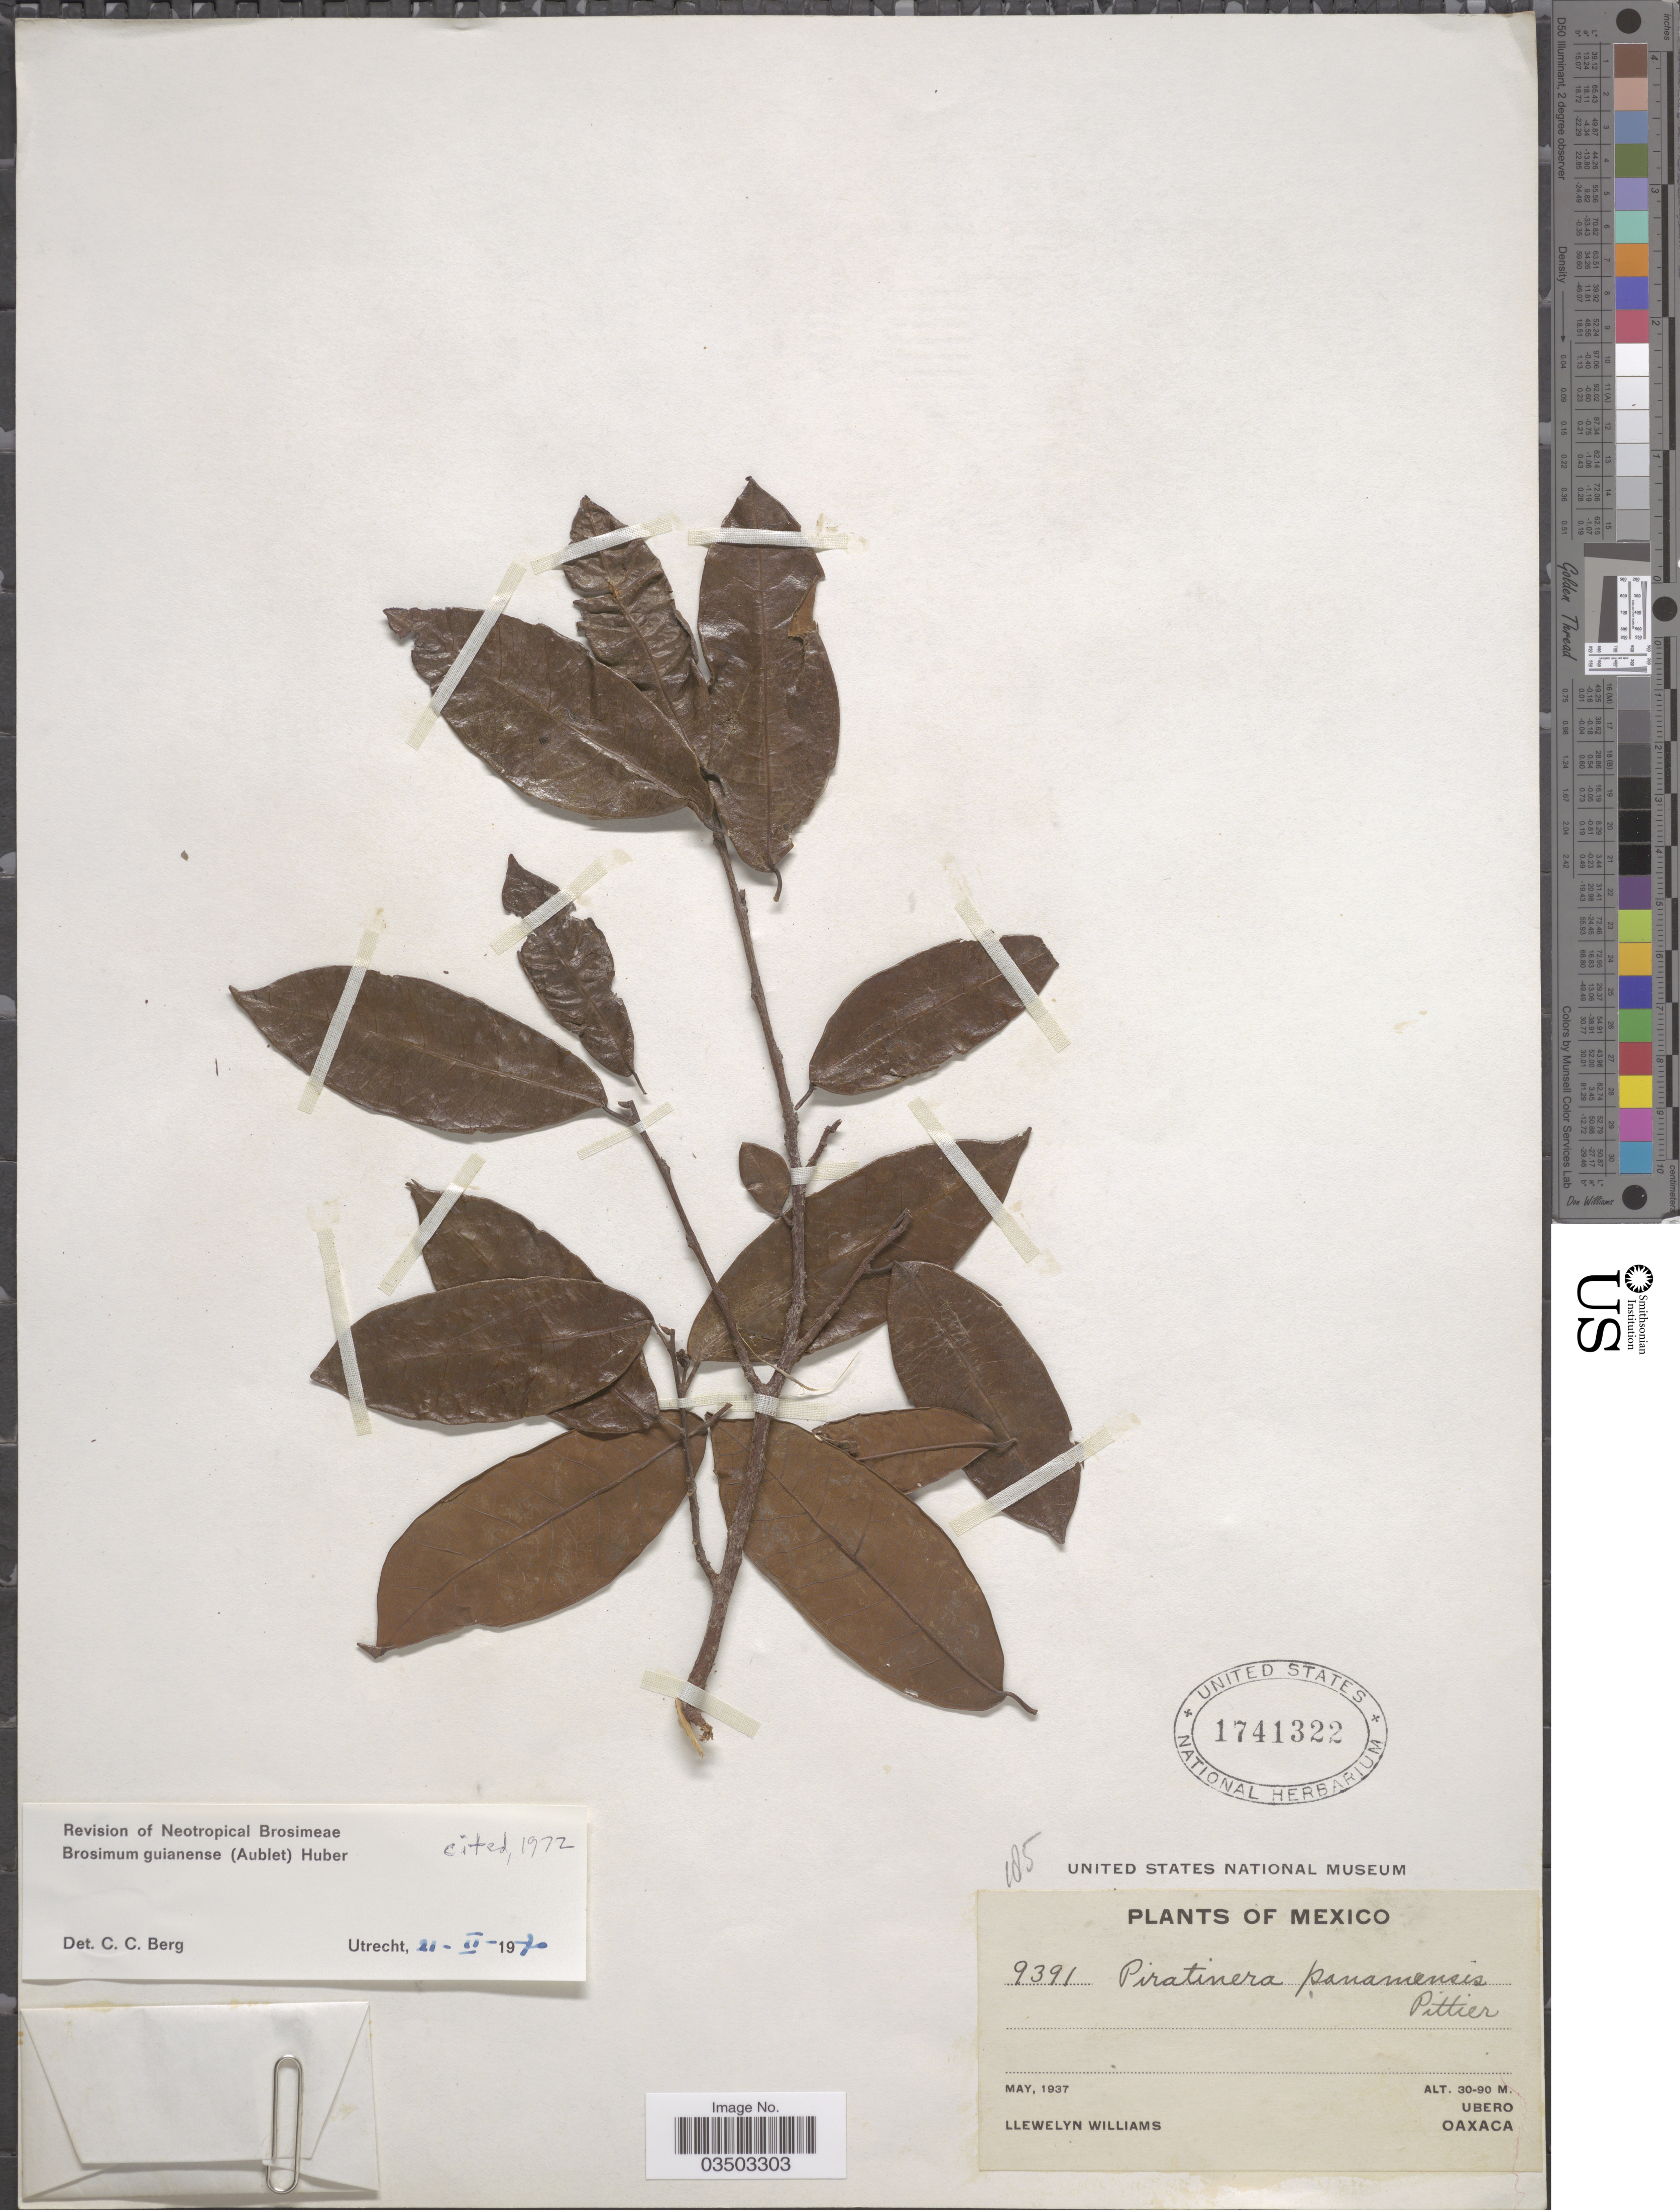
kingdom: Plantae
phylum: Tracheophyta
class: Magnoliopsida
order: Rosales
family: Moraceae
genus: Brosimum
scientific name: Brosimum guianense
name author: (Aubl.) Huber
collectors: Ll. Williams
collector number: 9391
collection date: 1937-05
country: Mexico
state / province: Oaxaca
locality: Ubero.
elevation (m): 30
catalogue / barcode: US 1741322